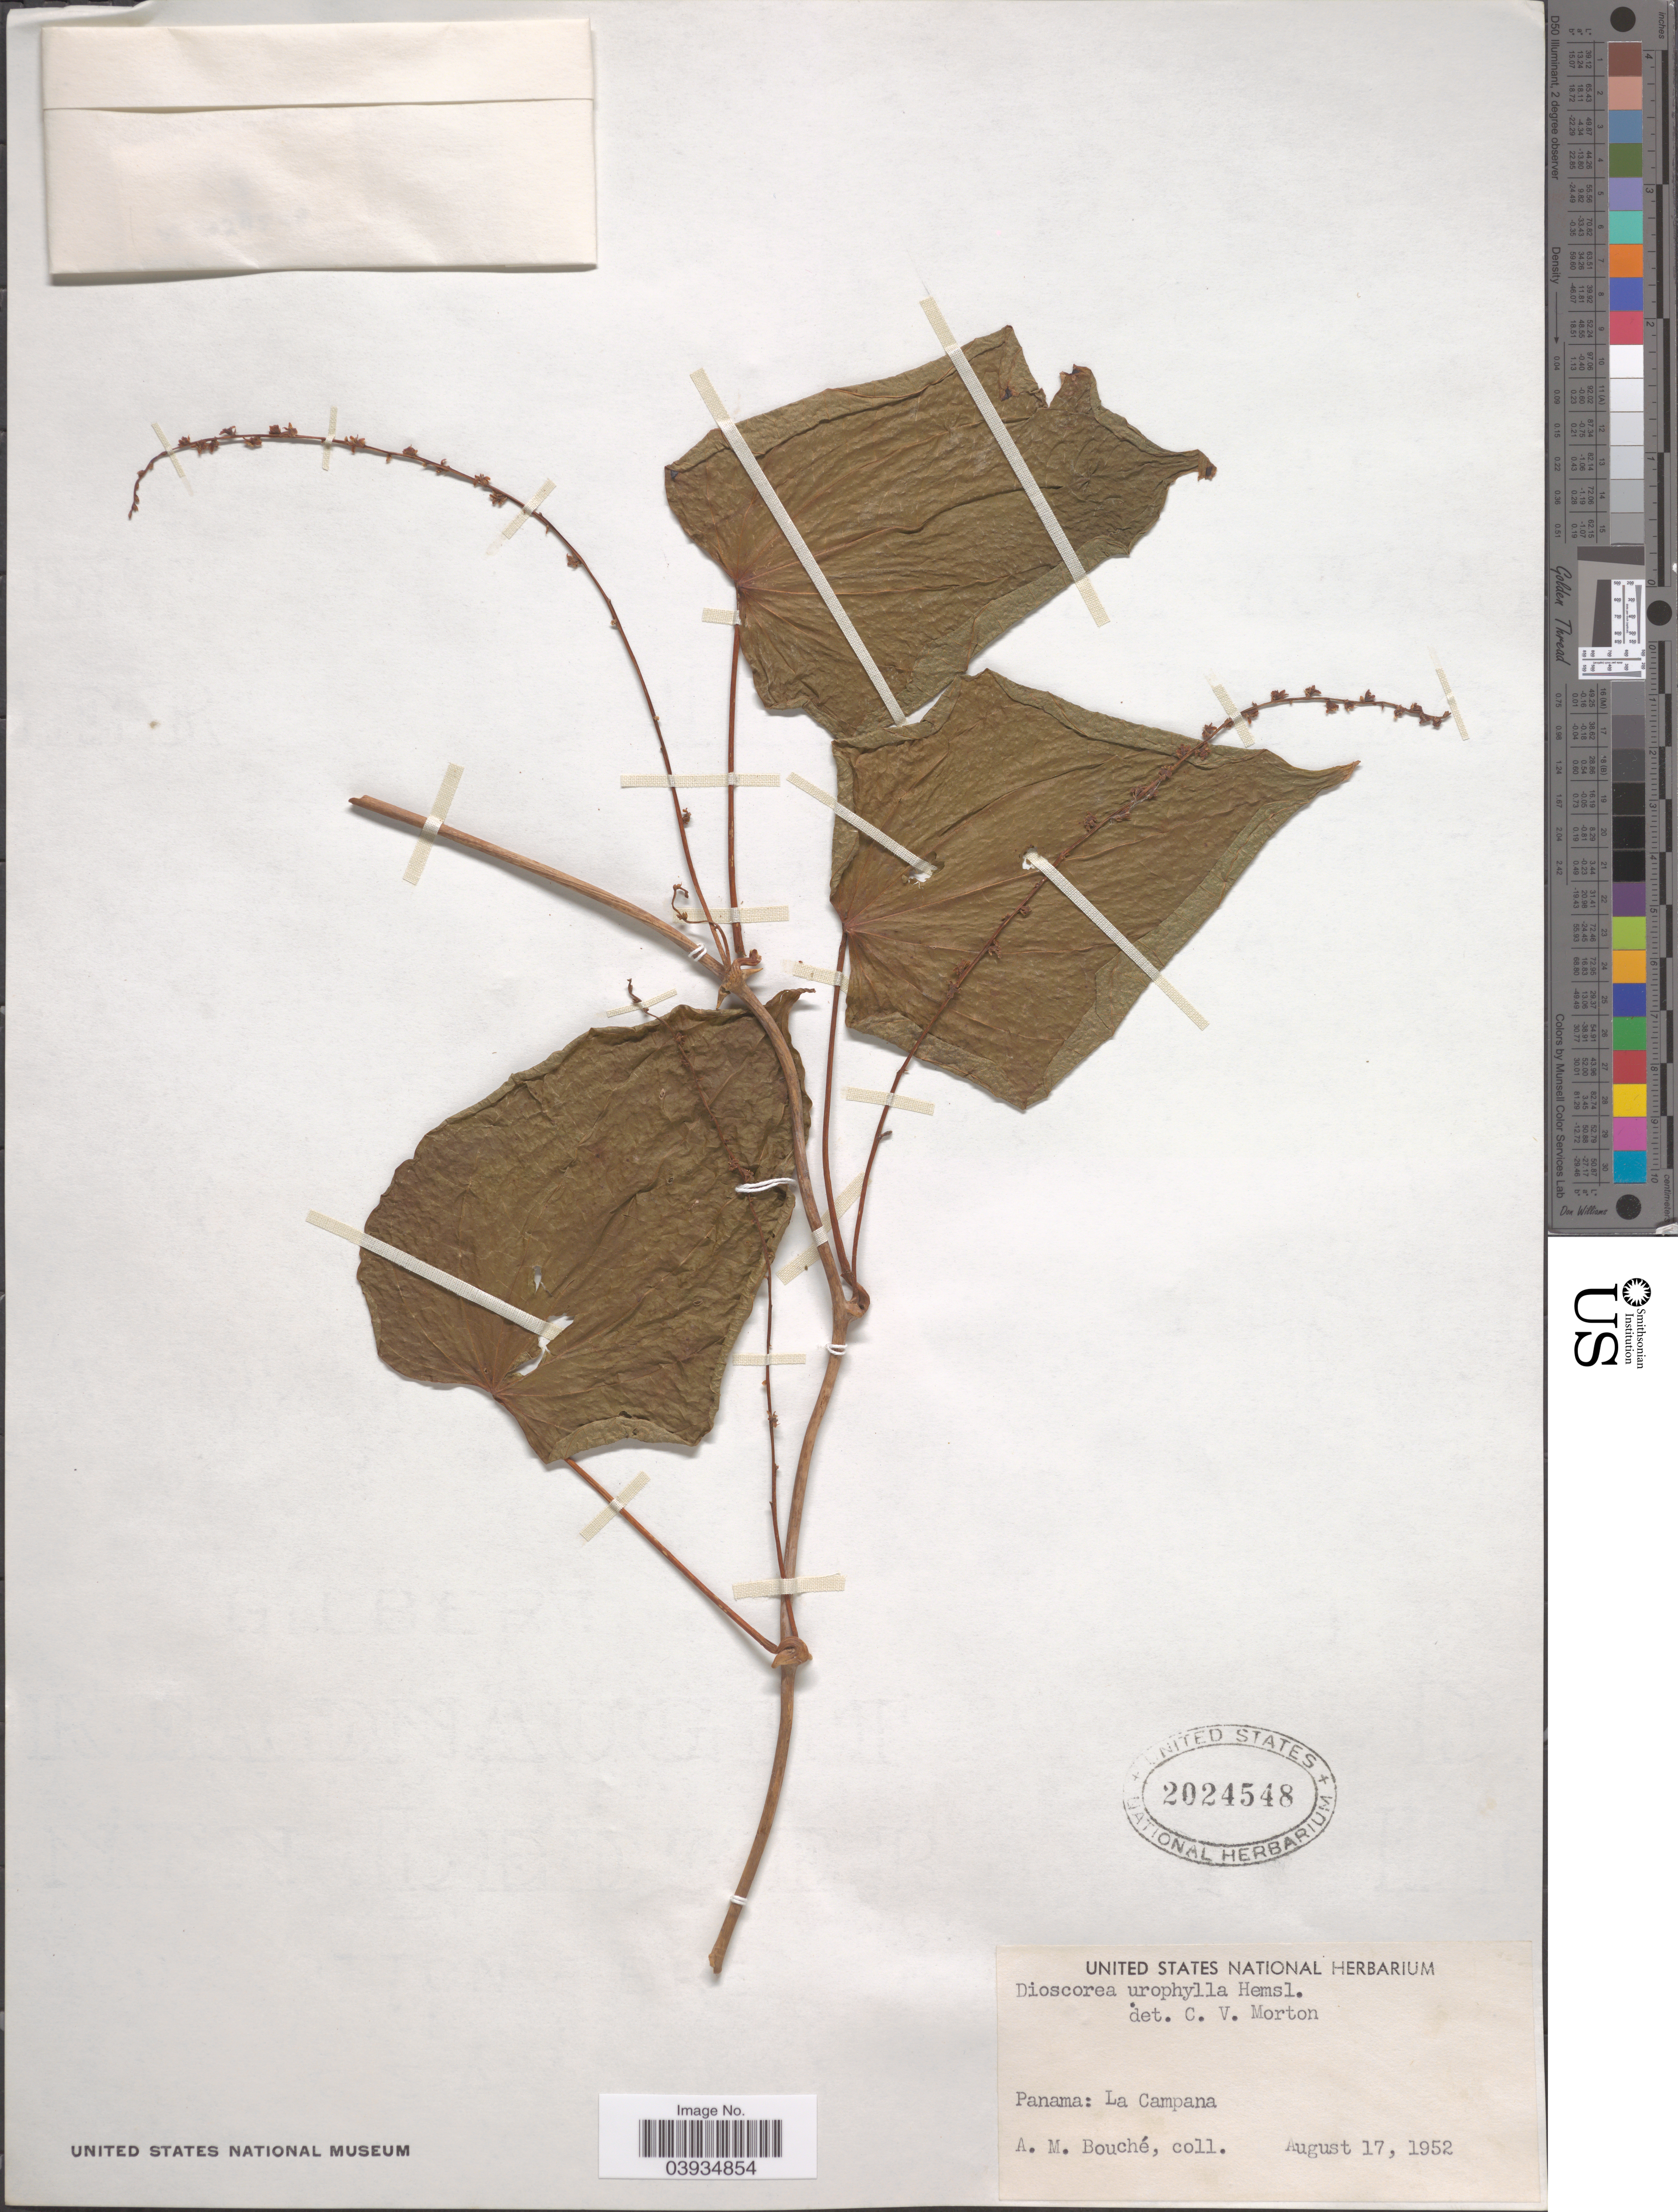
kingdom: Plantae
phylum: Tracheophyta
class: Liliopsida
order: Dioscoreales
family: Dioscoreaceae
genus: Dioscorea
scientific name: Dioscorea urophylla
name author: Hemsl.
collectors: A. Bouche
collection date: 1952-08-17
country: Panama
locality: La campana.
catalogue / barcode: US 2024548